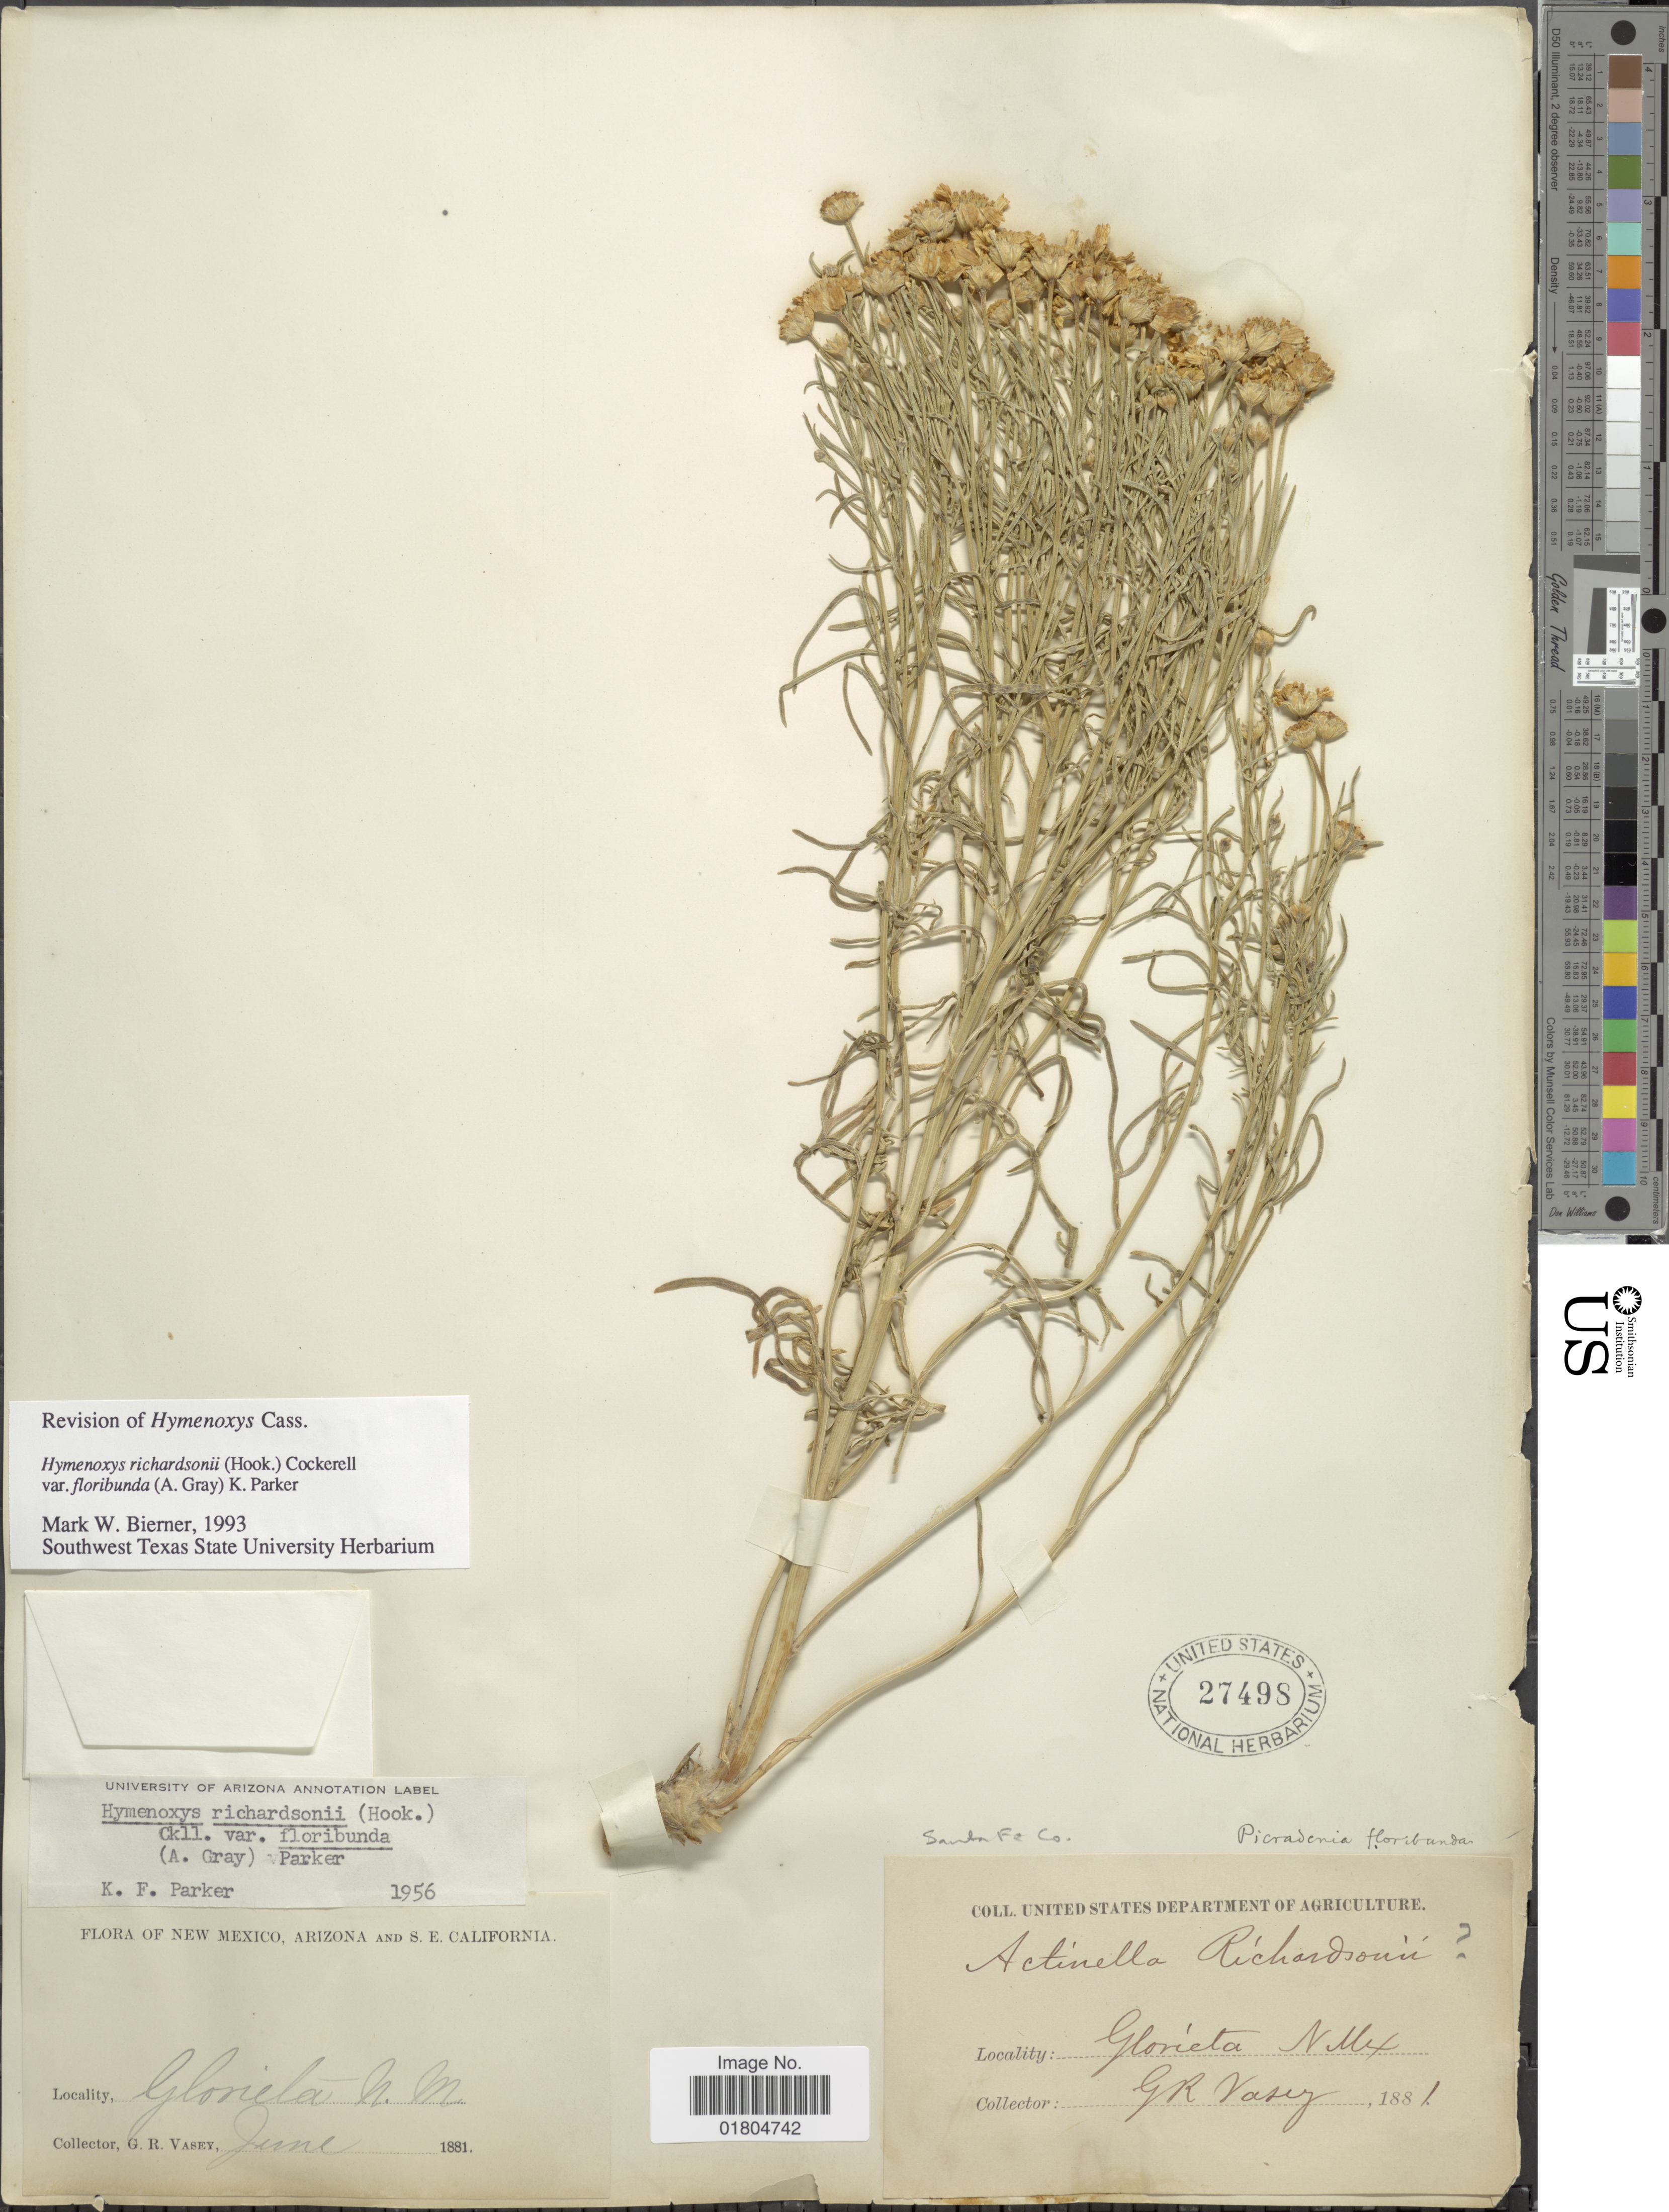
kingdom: Plantae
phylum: Tracheophyta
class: Magnoliopsida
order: Asterales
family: Asteraceae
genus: Hymenoxys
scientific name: Hymenoxys richardsonii var. floribunda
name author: (A. Gray) K.F. Parker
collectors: G. R. Vasey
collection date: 1881-06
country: United States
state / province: New Mexico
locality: Glorieta. Santa Fe Co.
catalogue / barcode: US 27498